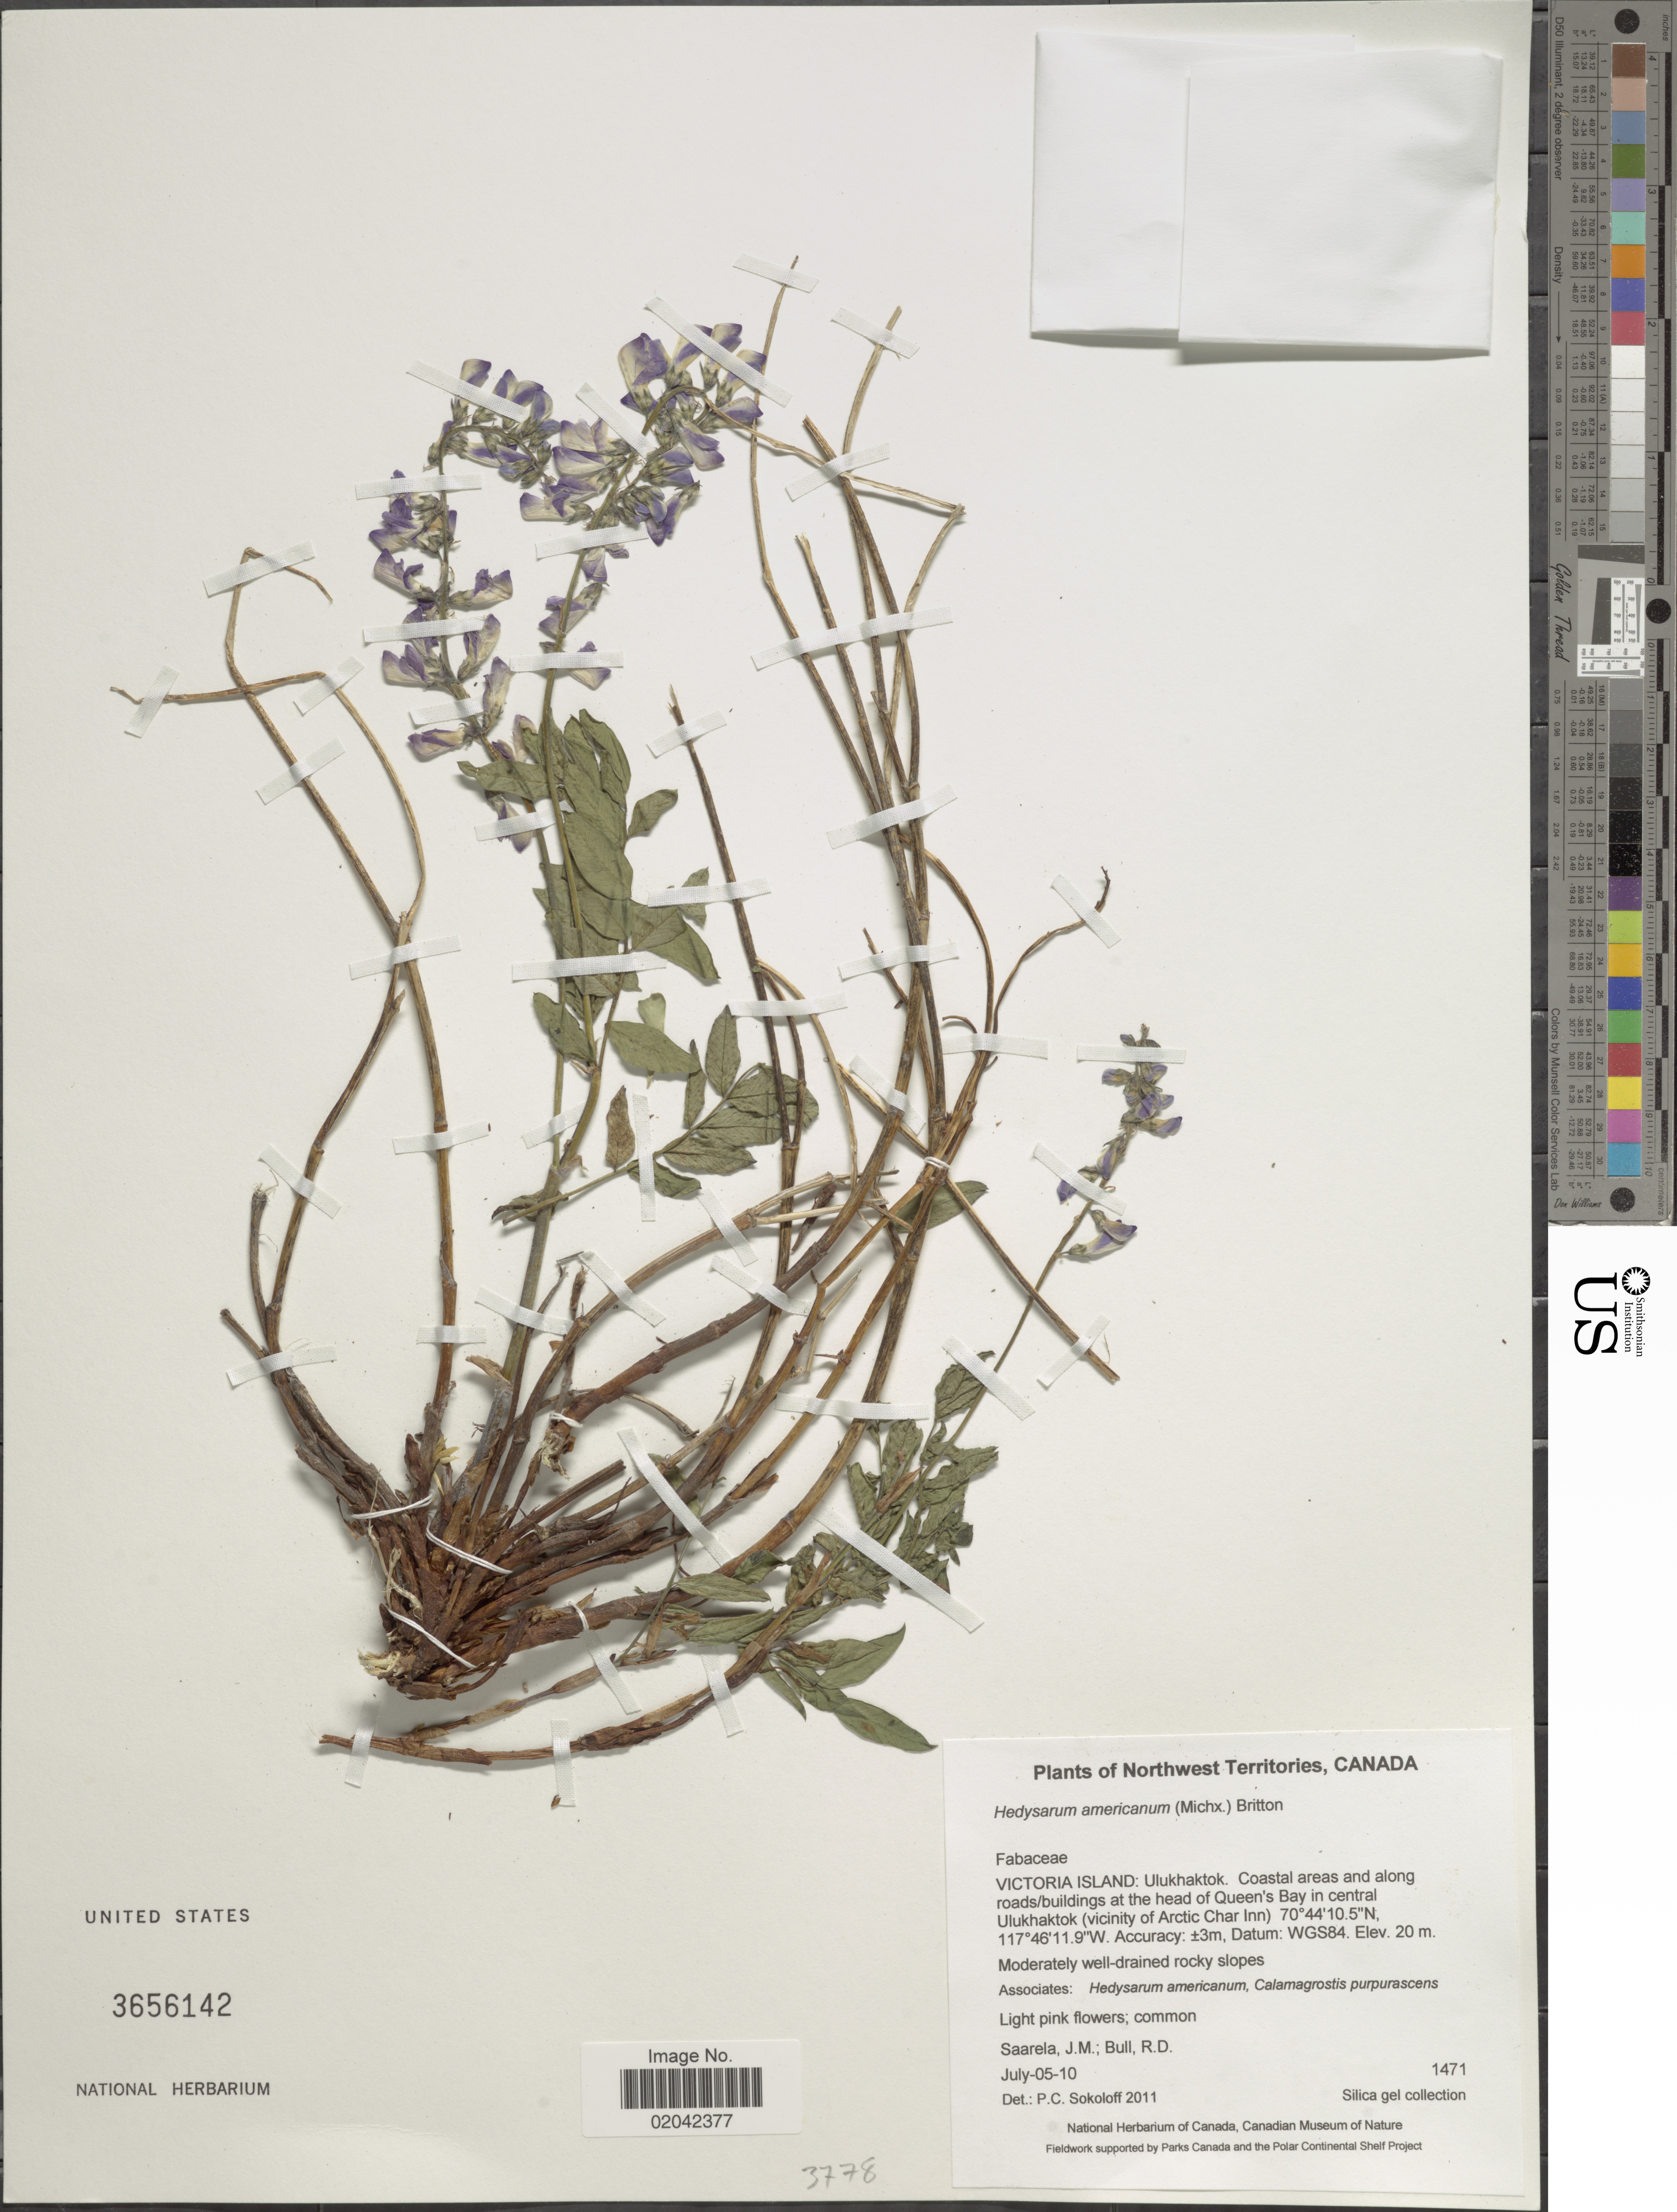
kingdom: Plantae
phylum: Tracheophyta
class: Magnoliopsida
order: Fabales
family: Fabaceae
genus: Hedysarum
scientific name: Hedysarum alpinum var. americanum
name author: Michx. ex Pursh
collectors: J. Saarela & R. Bull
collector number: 1471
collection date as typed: Transcribed d/m/y: 5/7/10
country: Canada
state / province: Northwest Territories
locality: Victoria Island, Ulukhaktok, at the head of Queen's Bay in central Ulukhaktok (vicinity of Arctic Char Inn)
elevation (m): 20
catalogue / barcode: US 3656142